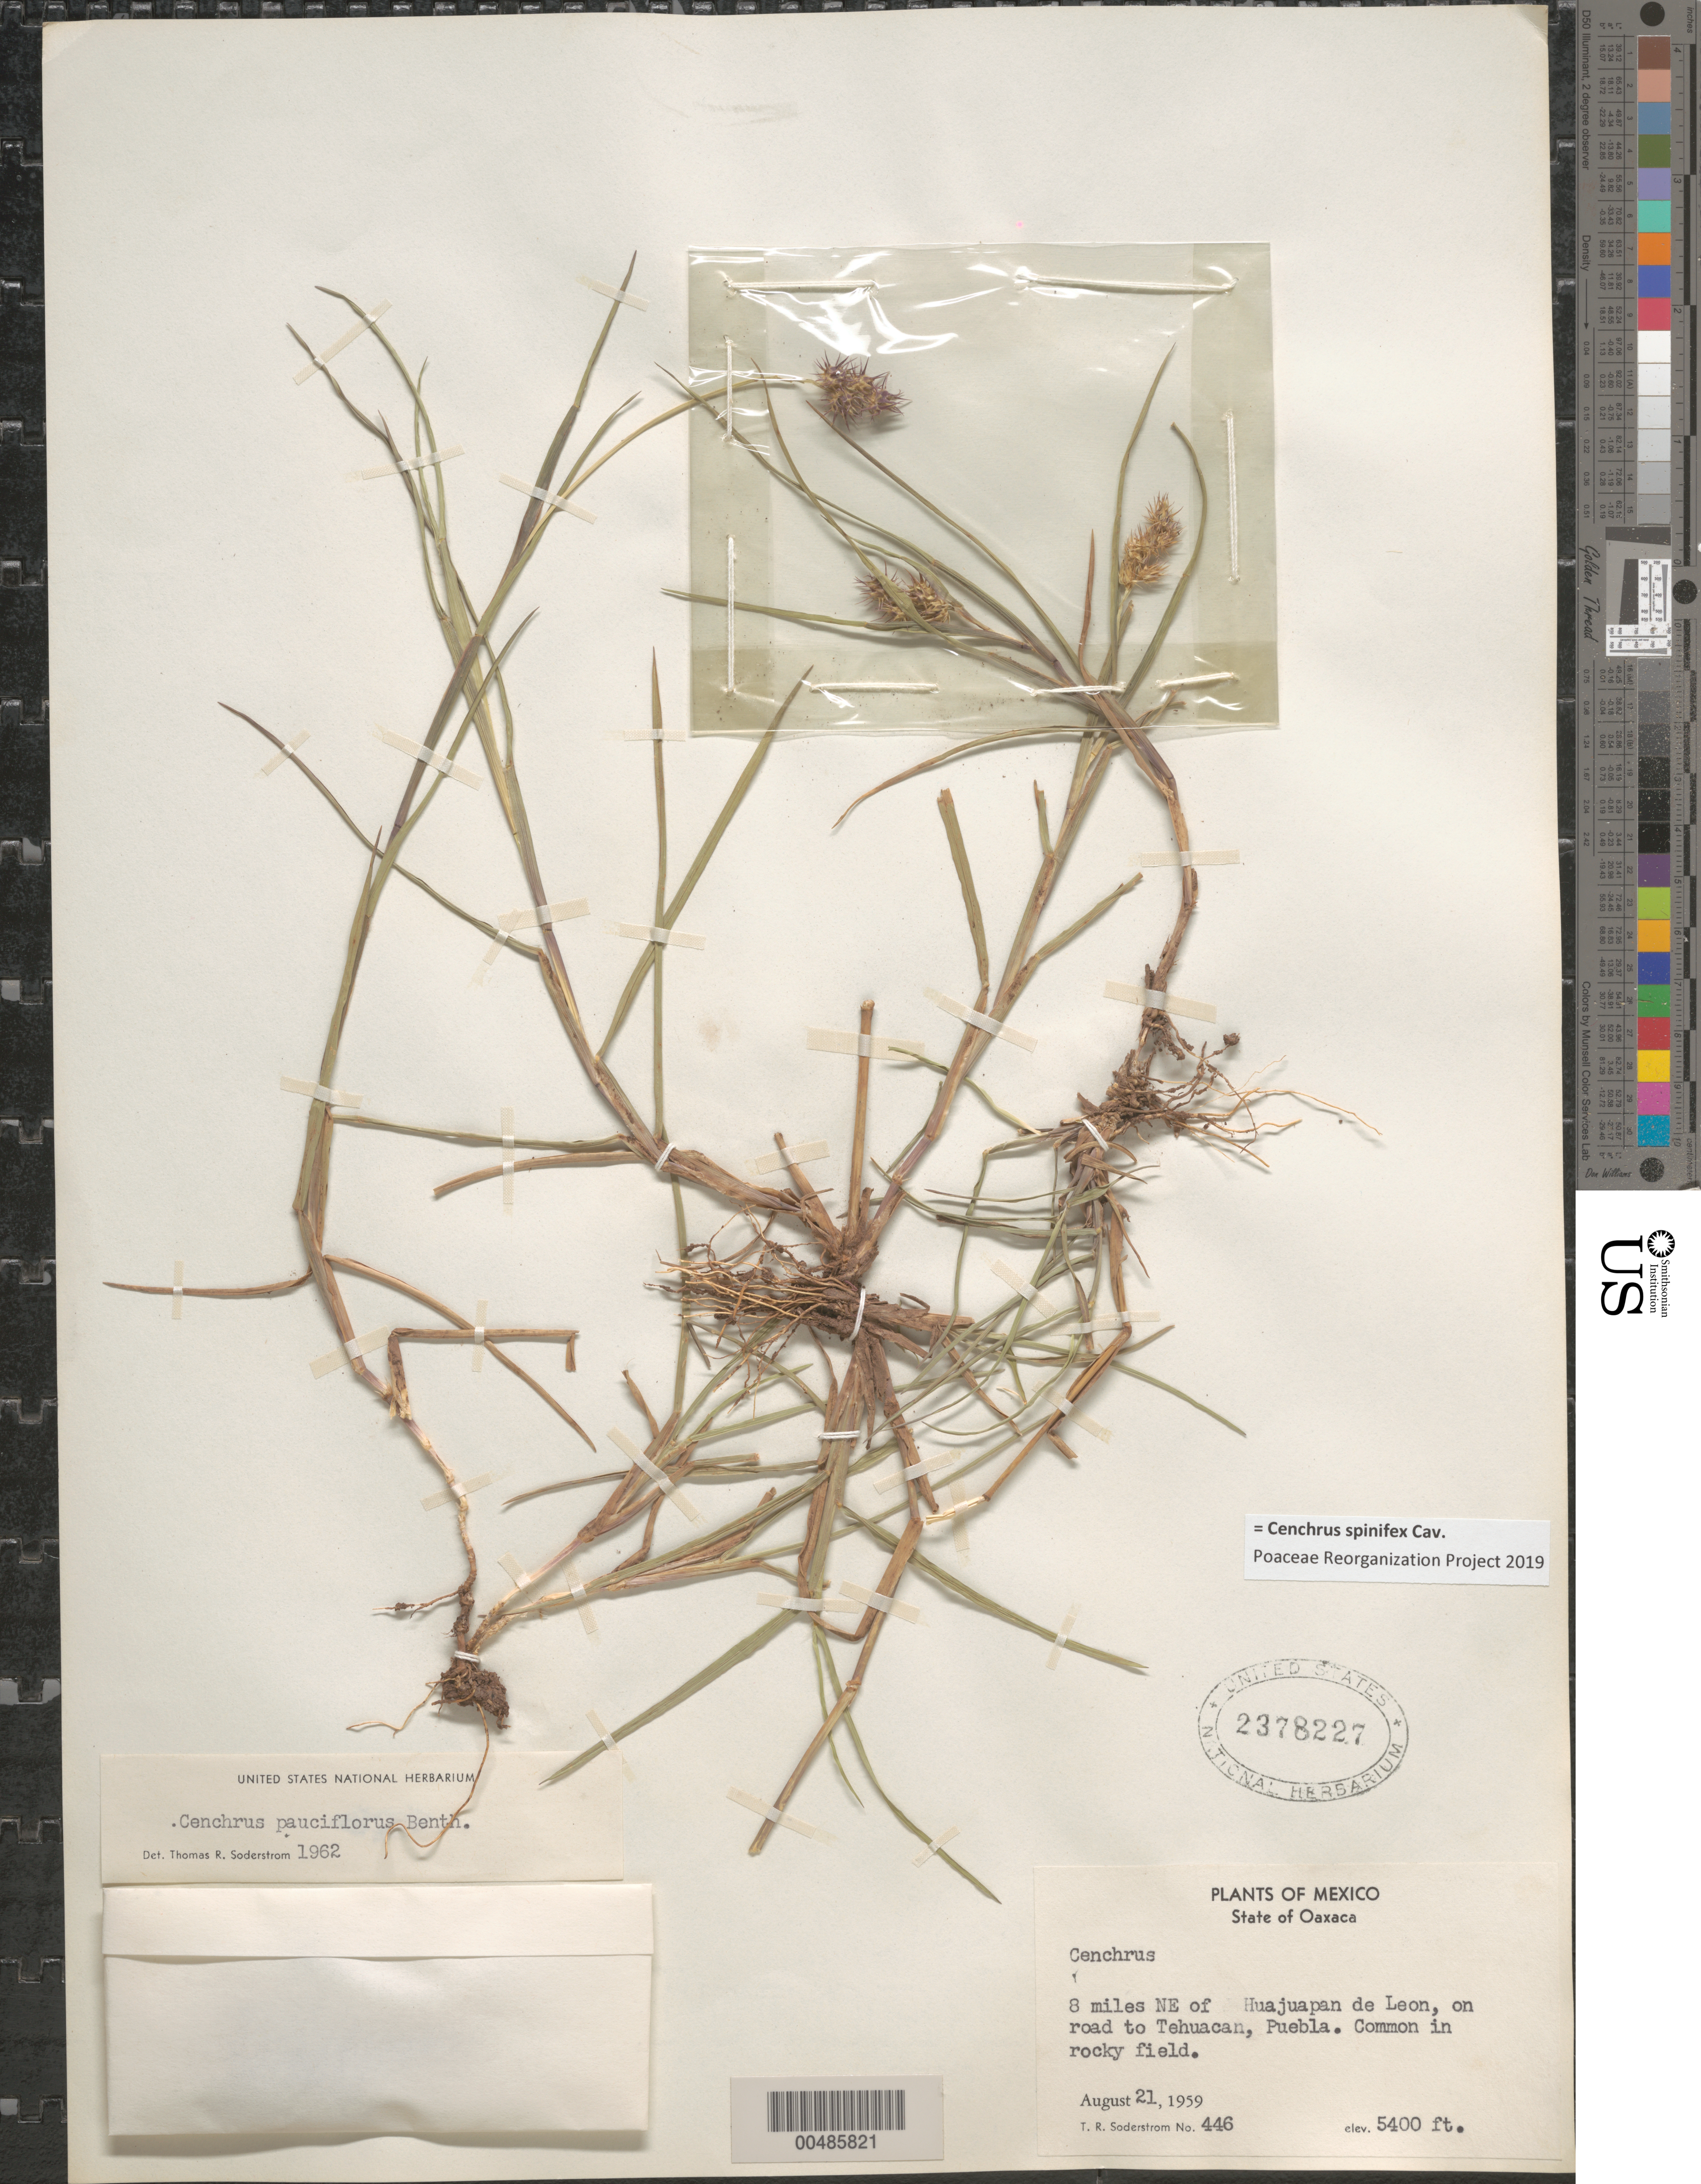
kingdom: Plantae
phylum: Tracheophyta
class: Liliopsida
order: Poales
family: Poaceae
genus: Cenchrus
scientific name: Cenchrus spinifex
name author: Cav.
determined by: Poaceae Reorganization Project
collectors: T. R. Soderstrom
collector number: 446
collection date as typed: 21 Aug 1959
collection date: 1959-08-21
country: Mexico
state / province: Oaxaca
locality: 8 mi NE of Huajuapan de León, on road to Tehuacan, Puebla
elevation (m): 1646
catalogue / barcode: US 2378227